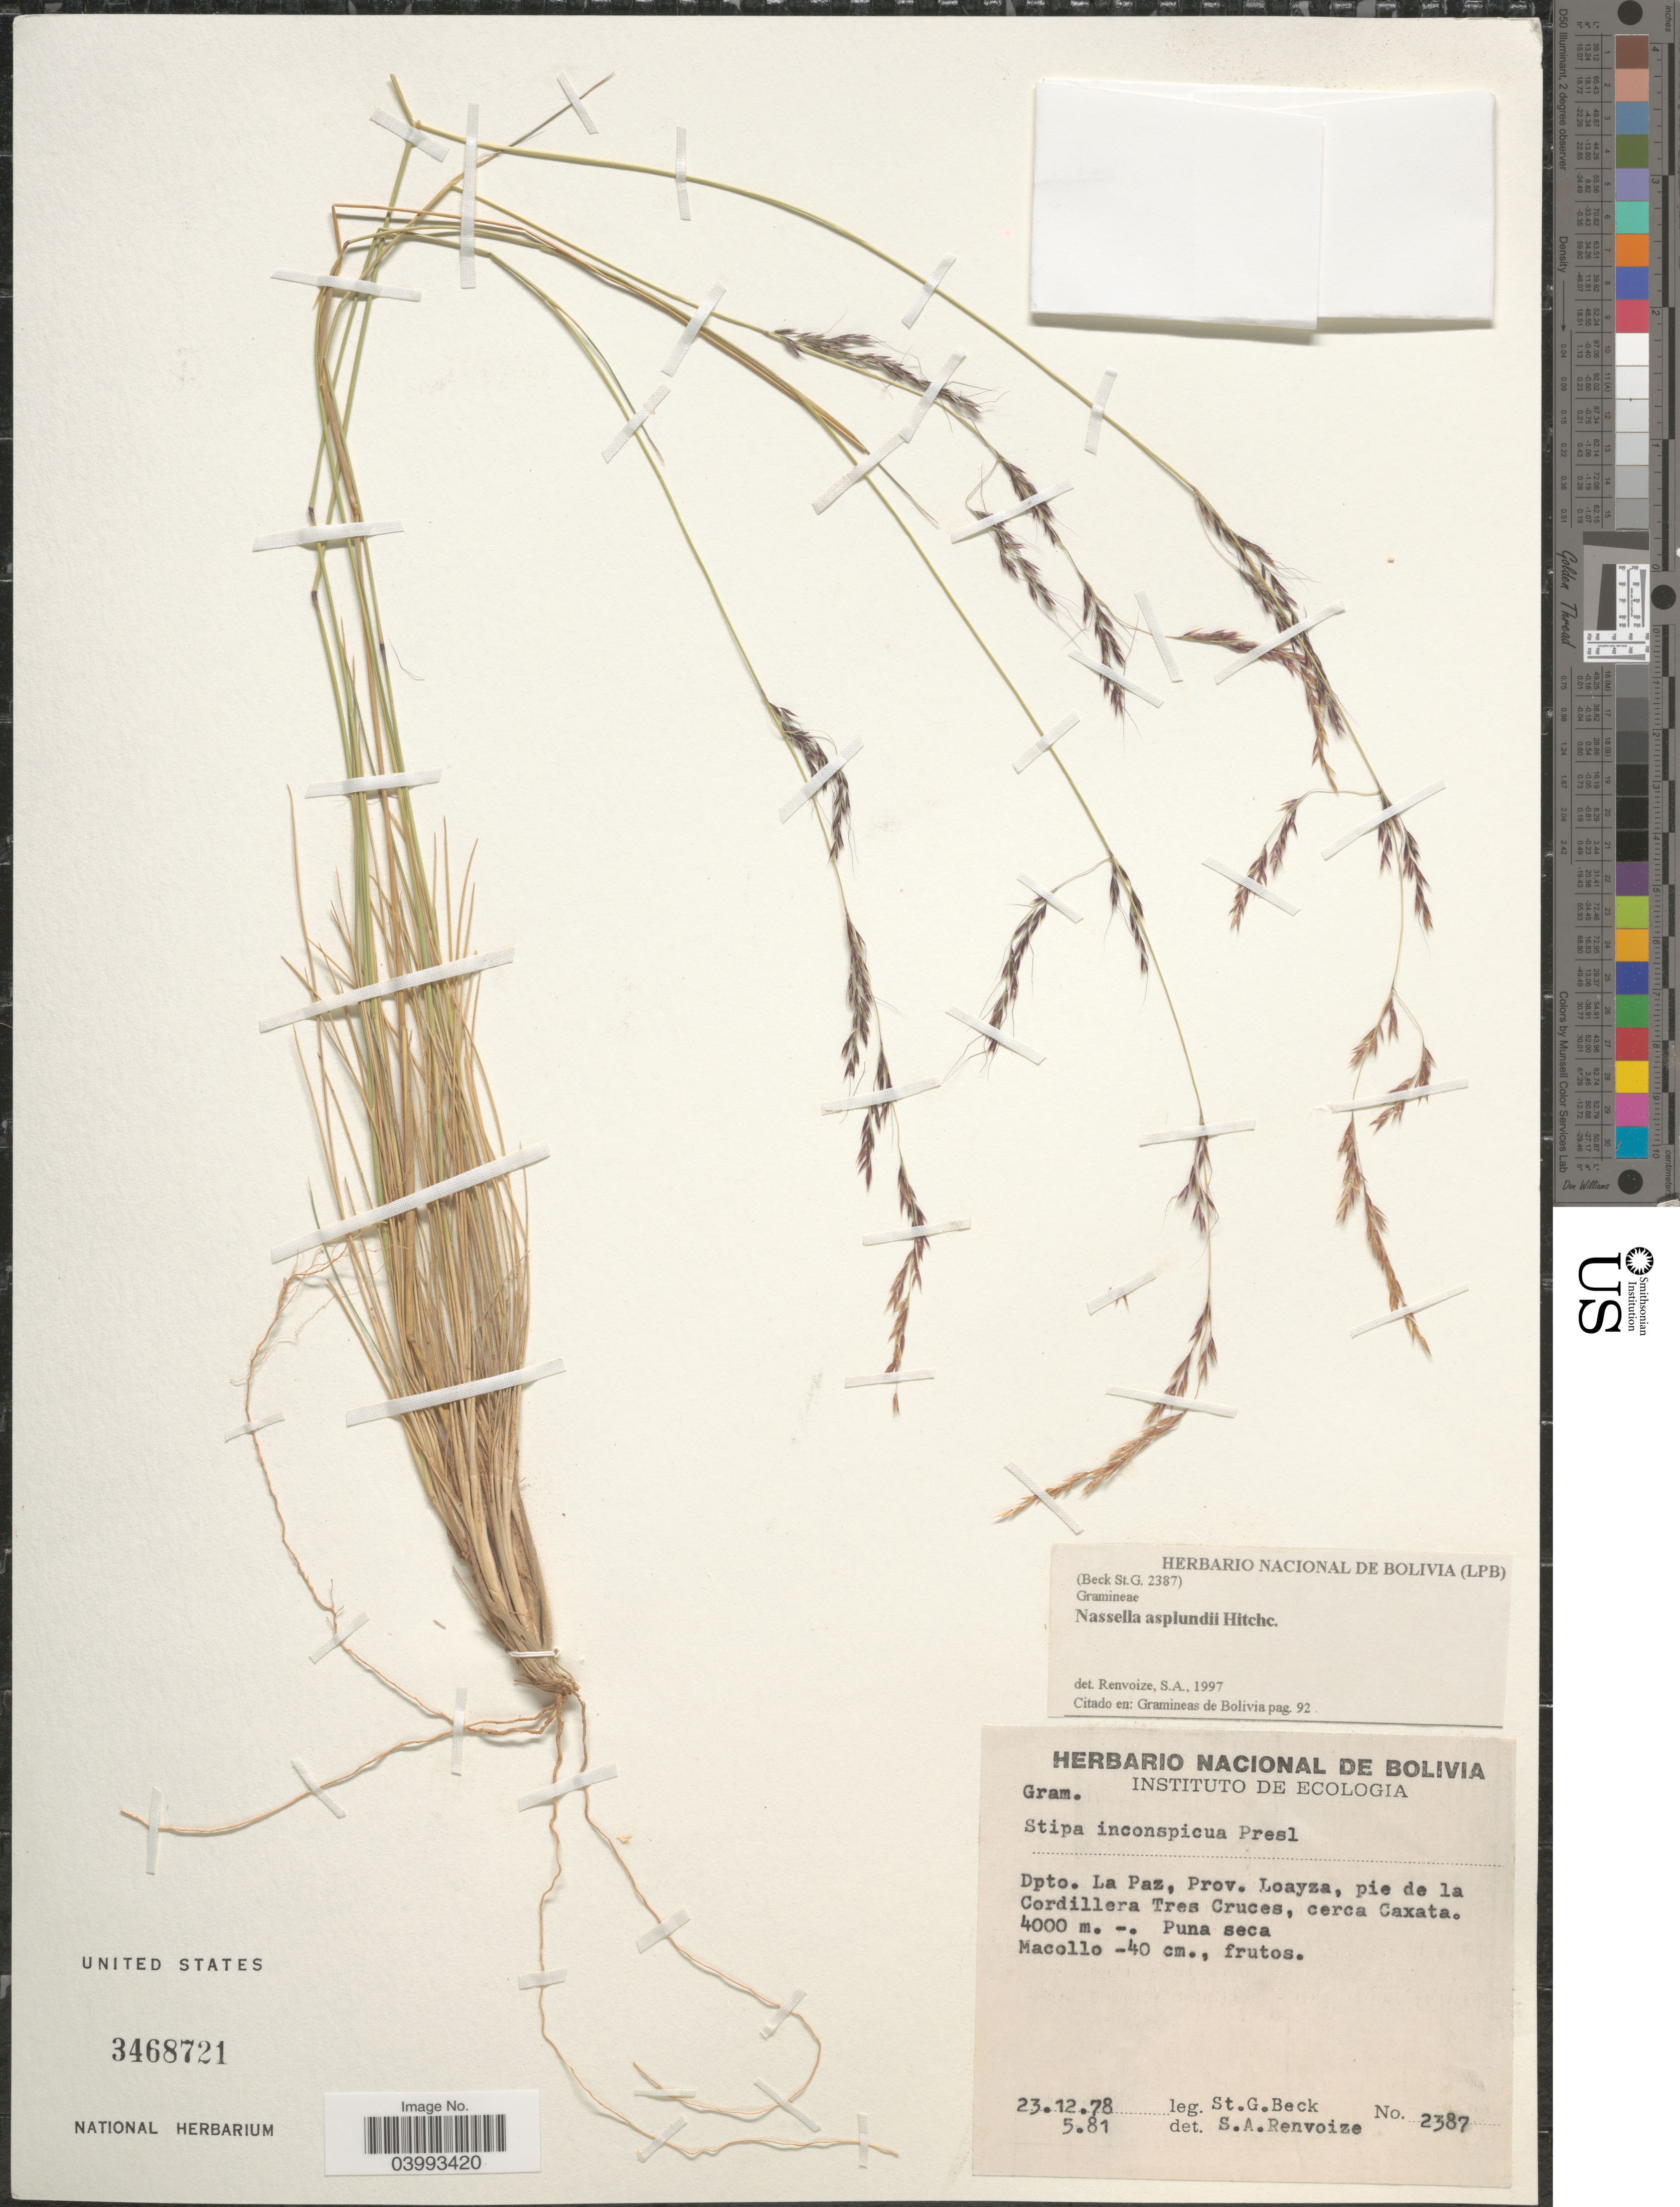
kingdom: Plantae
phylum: Tracheophyta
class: Liliopsida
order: Poales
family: Poaceae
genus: Nassella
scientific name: Nassella asplundii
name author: Hitchc.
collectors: S. G. Beck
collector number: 2387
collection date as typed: Transcribed d/m/y: 23/12/78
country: Bolivia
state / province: La Paz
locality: Dpto. La Paz, Prov. Loayza, pie de la Cordillera Tres Cruces, cerca Caxata.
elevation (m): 4000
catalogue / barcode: US 3468721